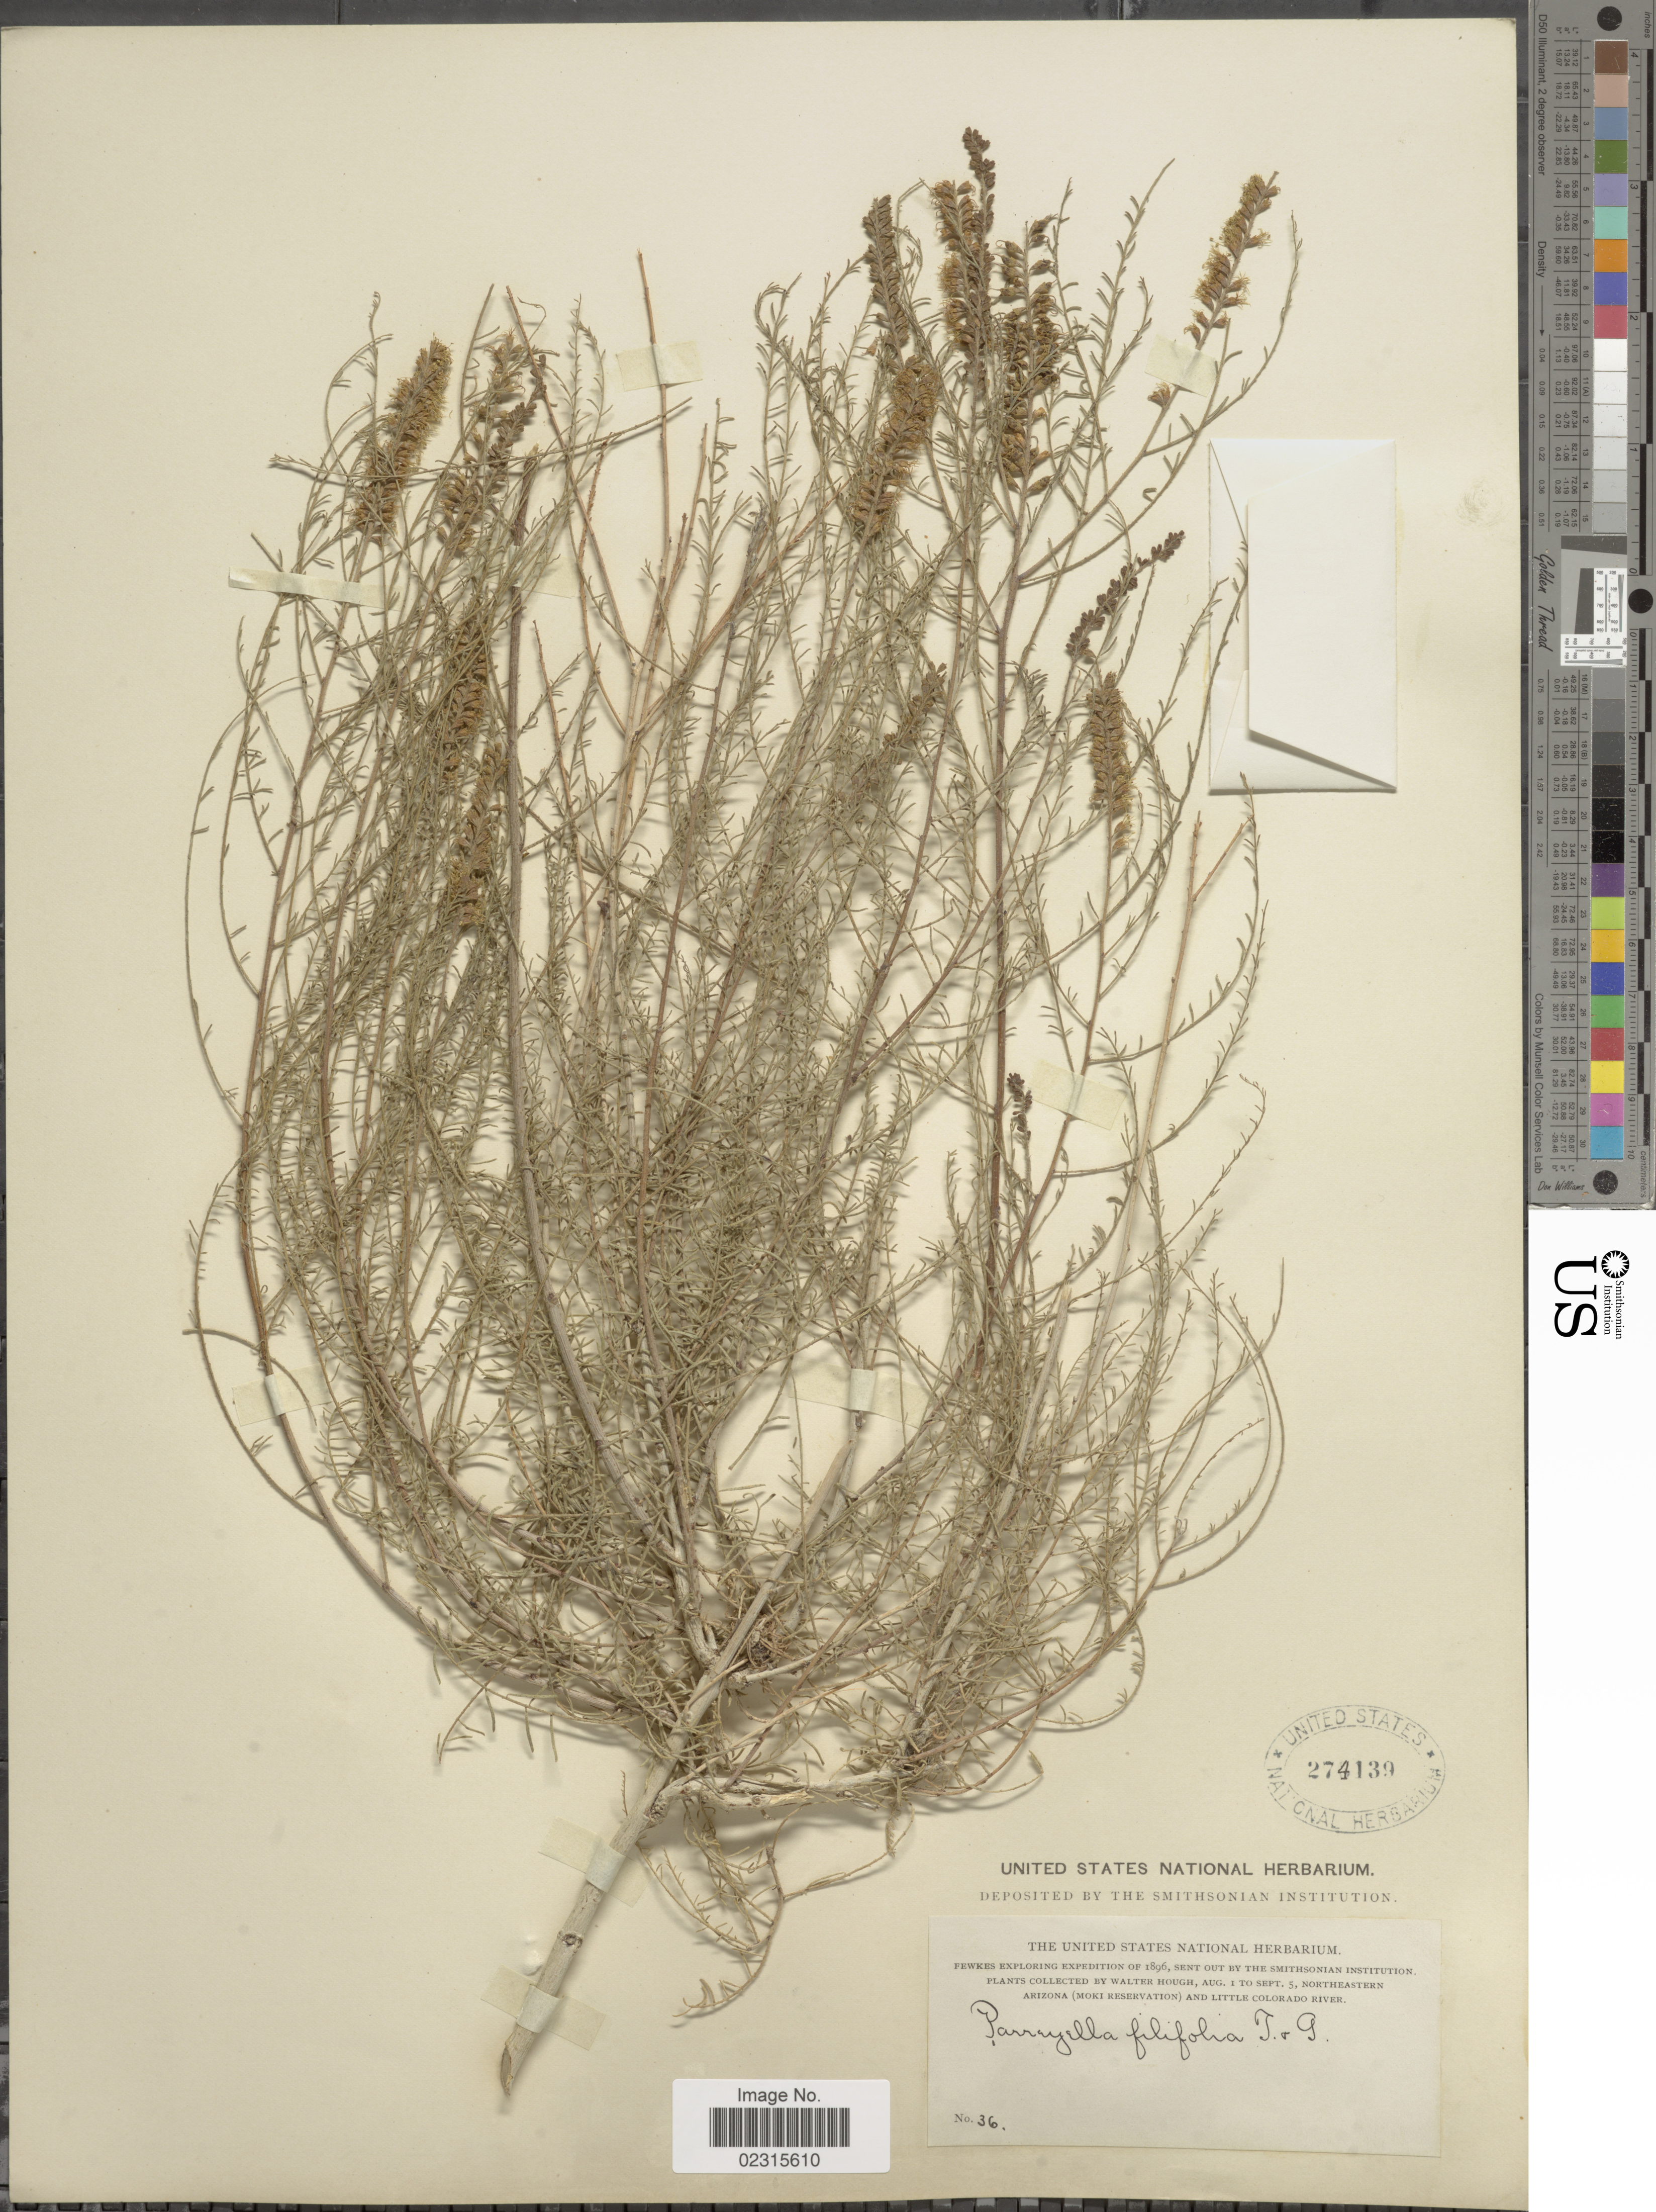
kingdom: Plantae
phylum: Tracheophyta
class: Magnoliopsida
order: Fabales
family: Fabaceae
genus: Parryella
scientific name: Parryella filifolia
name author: Torr. & A. Gray ex A. Gray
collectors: W. Hough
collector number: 36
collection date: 1896-08-01/1896-09-05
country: United States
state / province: Arizona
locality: Northeastern Arizona (Moki Reservation) and Little Colorado River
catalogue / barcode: US 274139